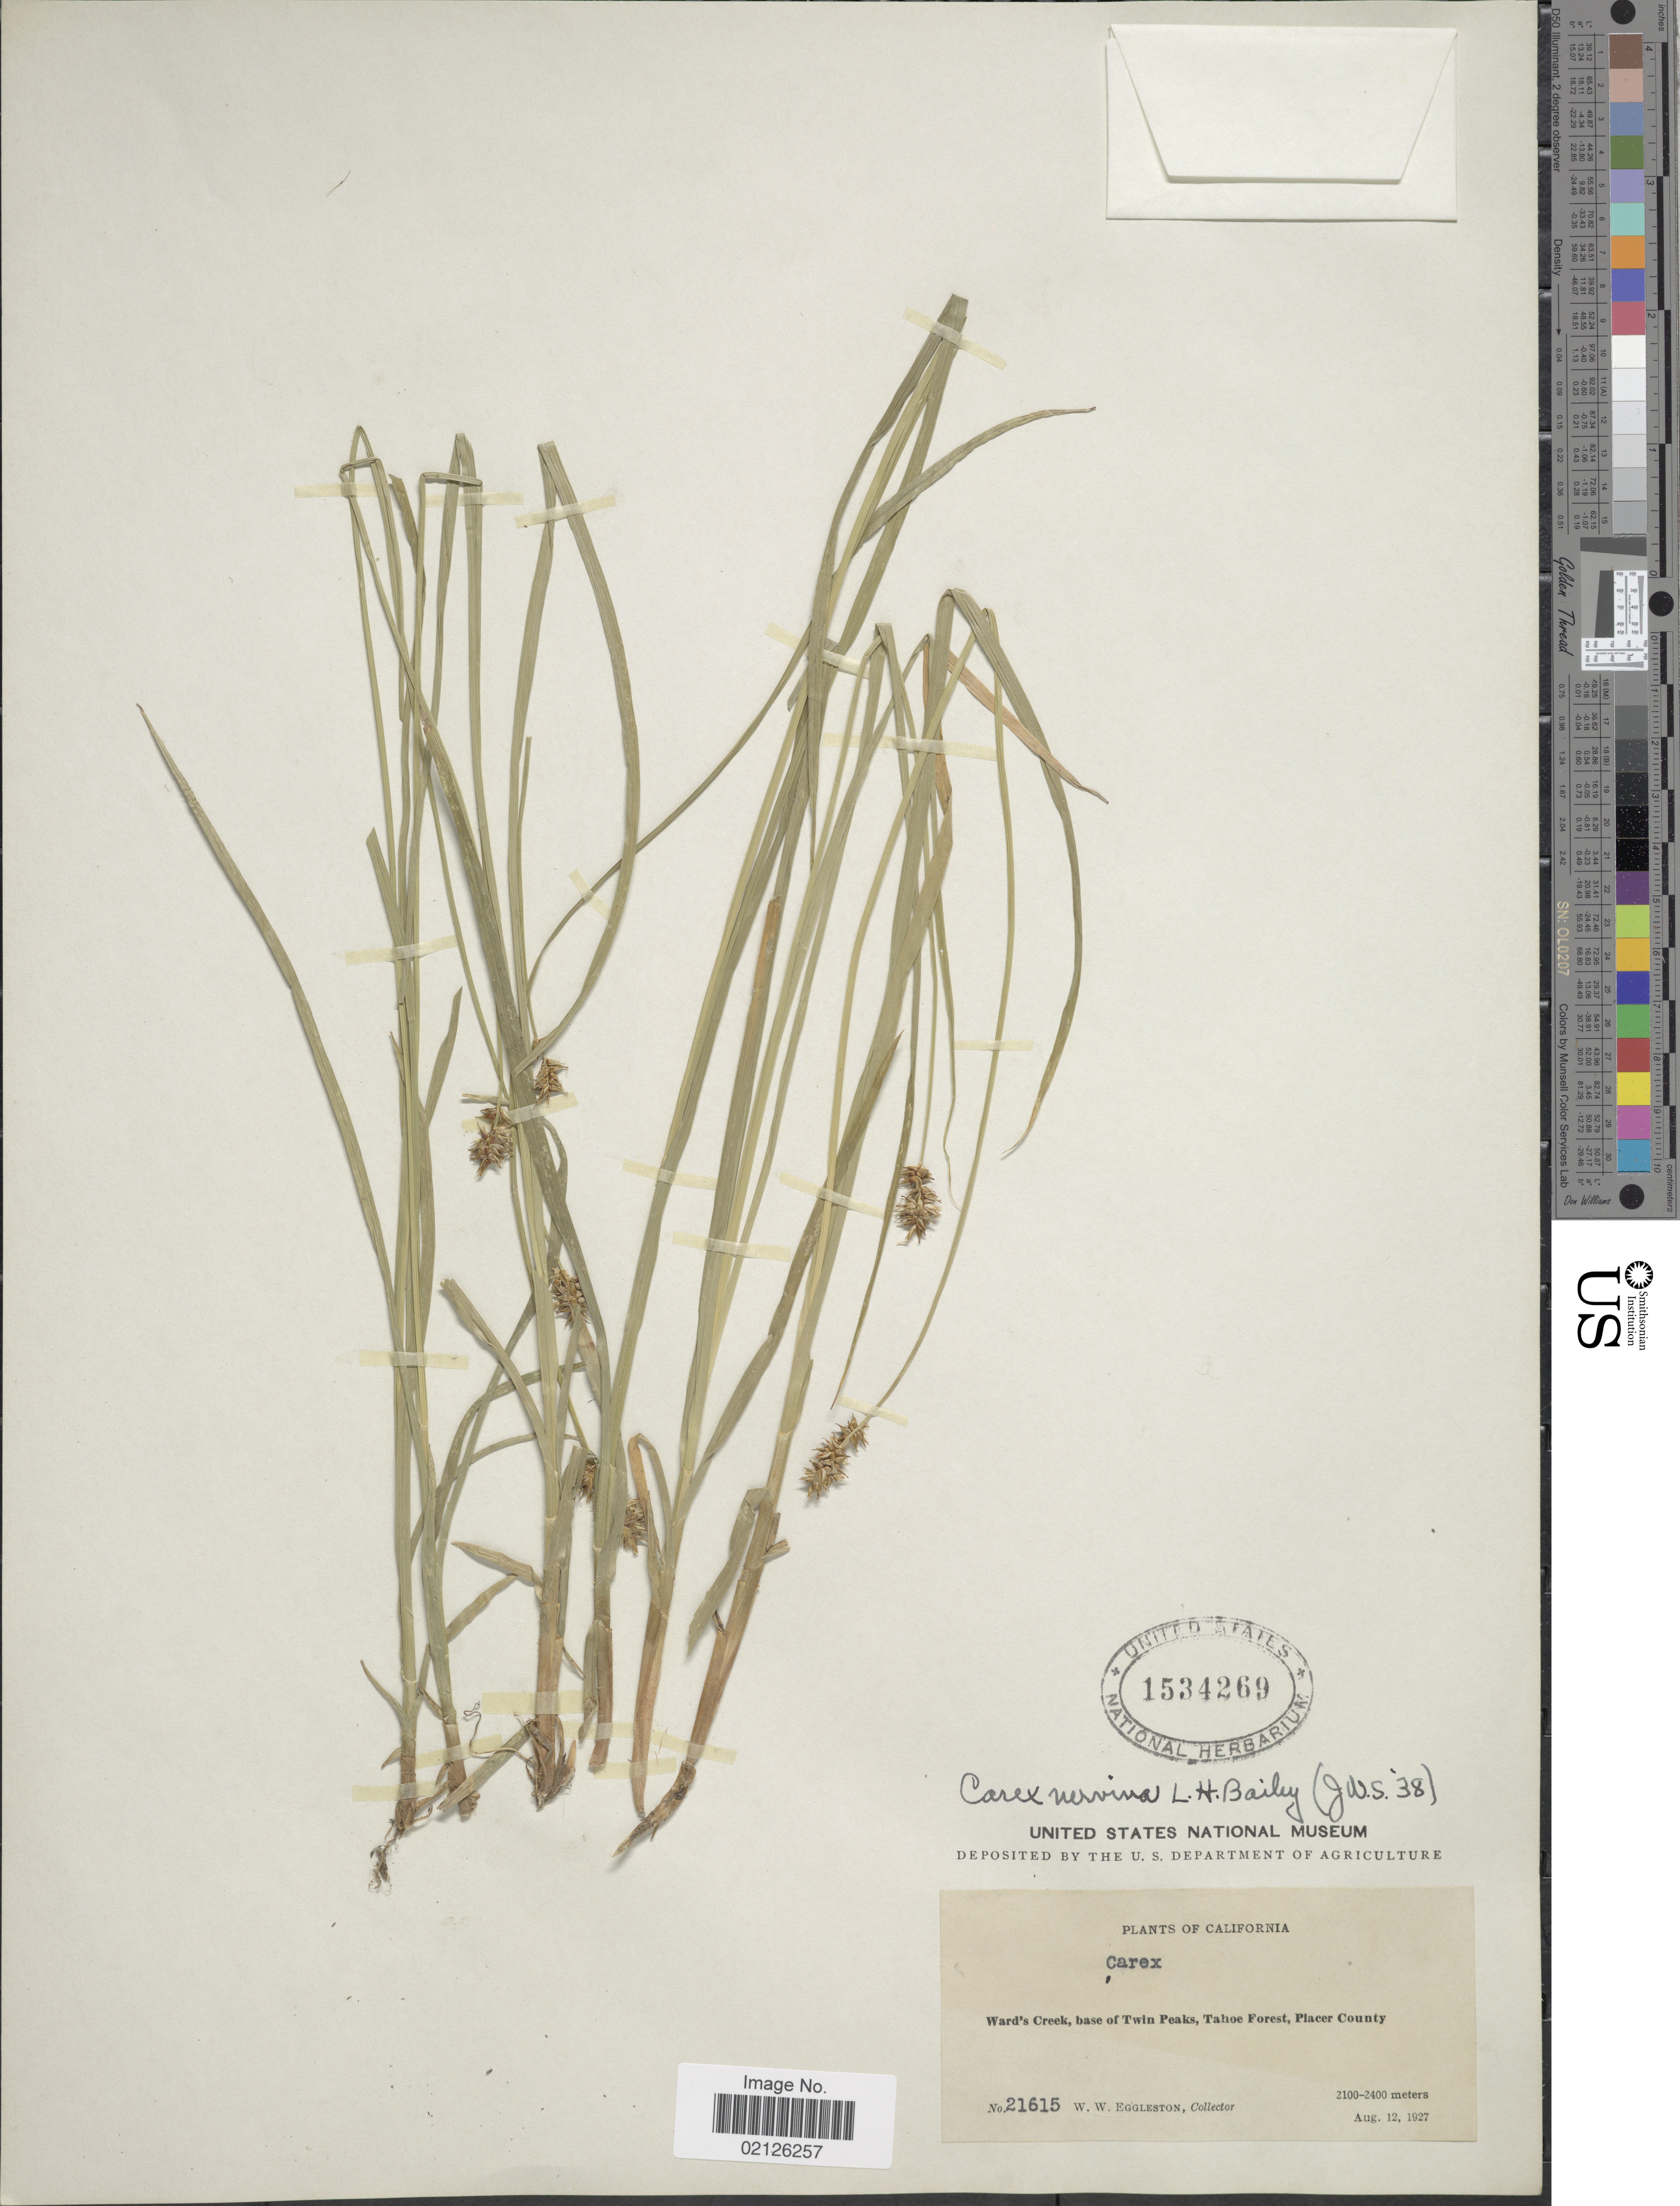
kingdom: Plantae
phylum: Tracheophyta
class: Liliopsida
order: Poales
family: Cyperaceae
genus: Carex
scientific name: Carex nervina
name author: L.H. Bailey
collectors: W. W. Eggleston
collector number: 21615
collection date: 1927-08-12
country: United States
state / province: California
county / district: Placer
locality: Ward's Creek, base of Twin Peaks, Tahoe Forest, Placer County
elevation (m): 2100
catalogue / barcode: US 1534269